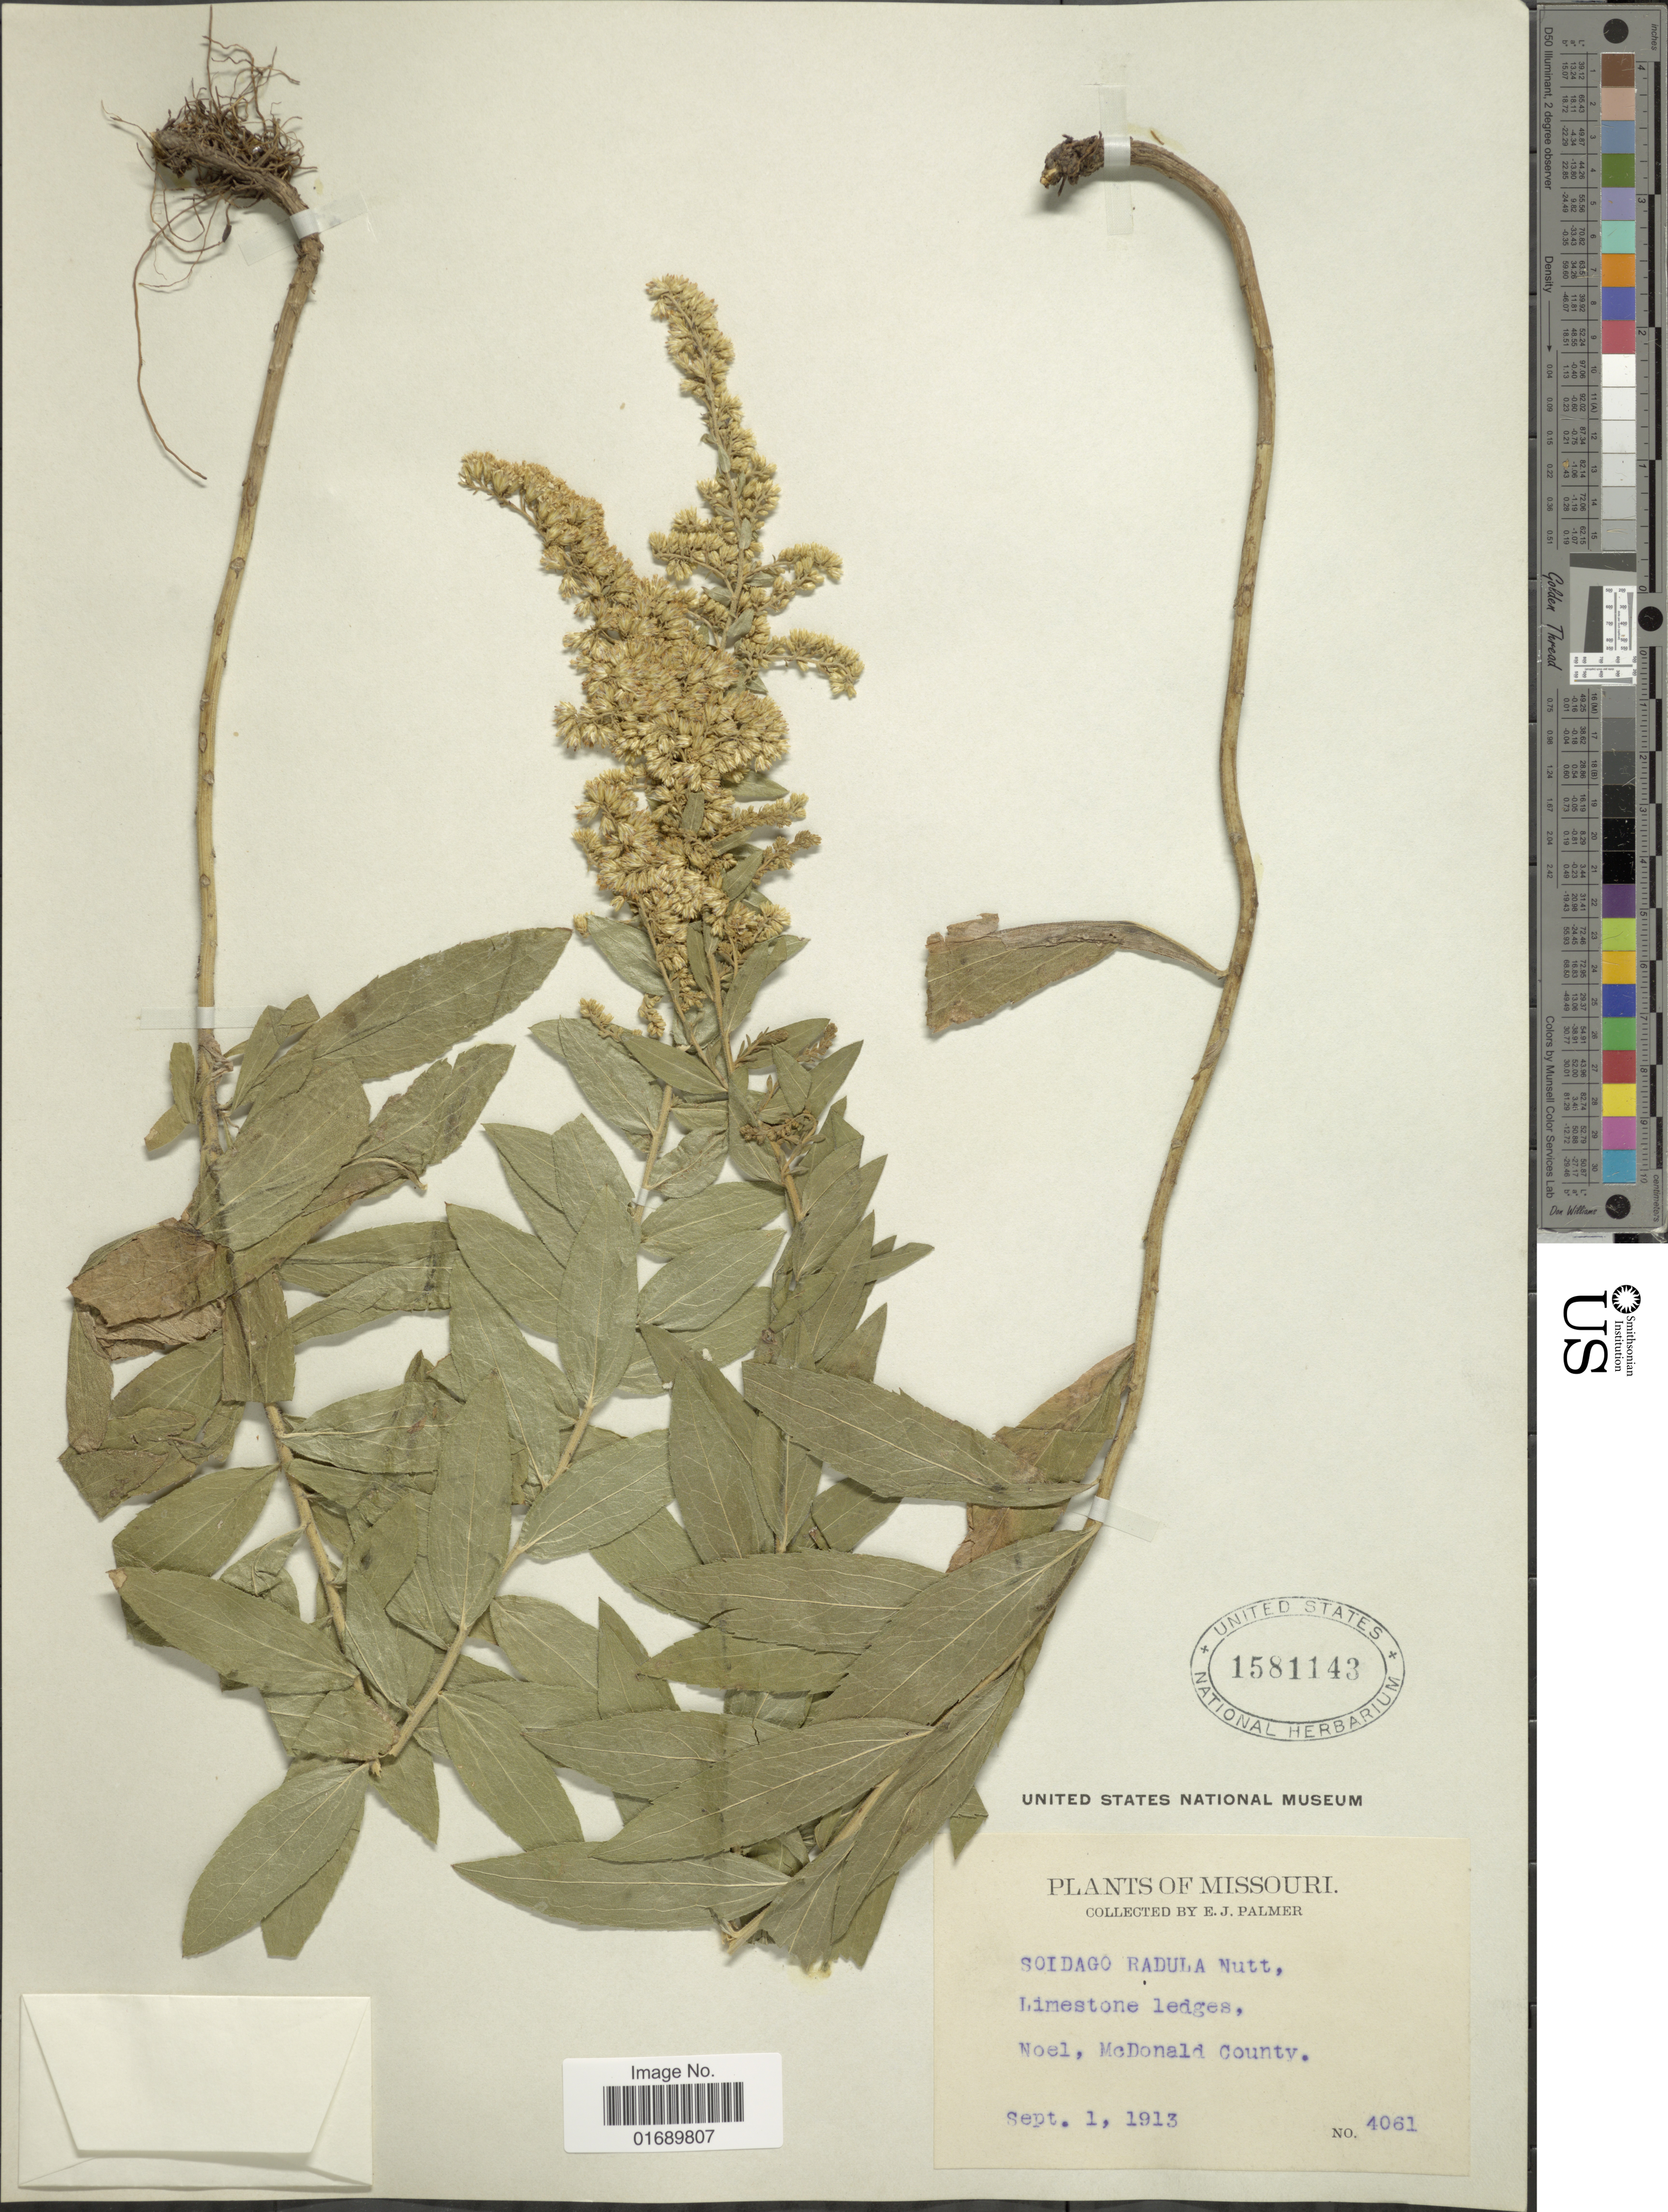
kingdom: Plantae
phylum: Tracheophyta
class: Magnoliopsida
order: Asterales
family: Asteraceae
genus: Solidago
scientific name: Solidago radula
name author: Nutt.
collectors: E. J. Palmer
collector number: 4061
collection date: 1913-09-01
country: United States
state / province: Missouri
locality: Limestone ledges, Noel, McDonald County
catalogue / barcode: US 1581143